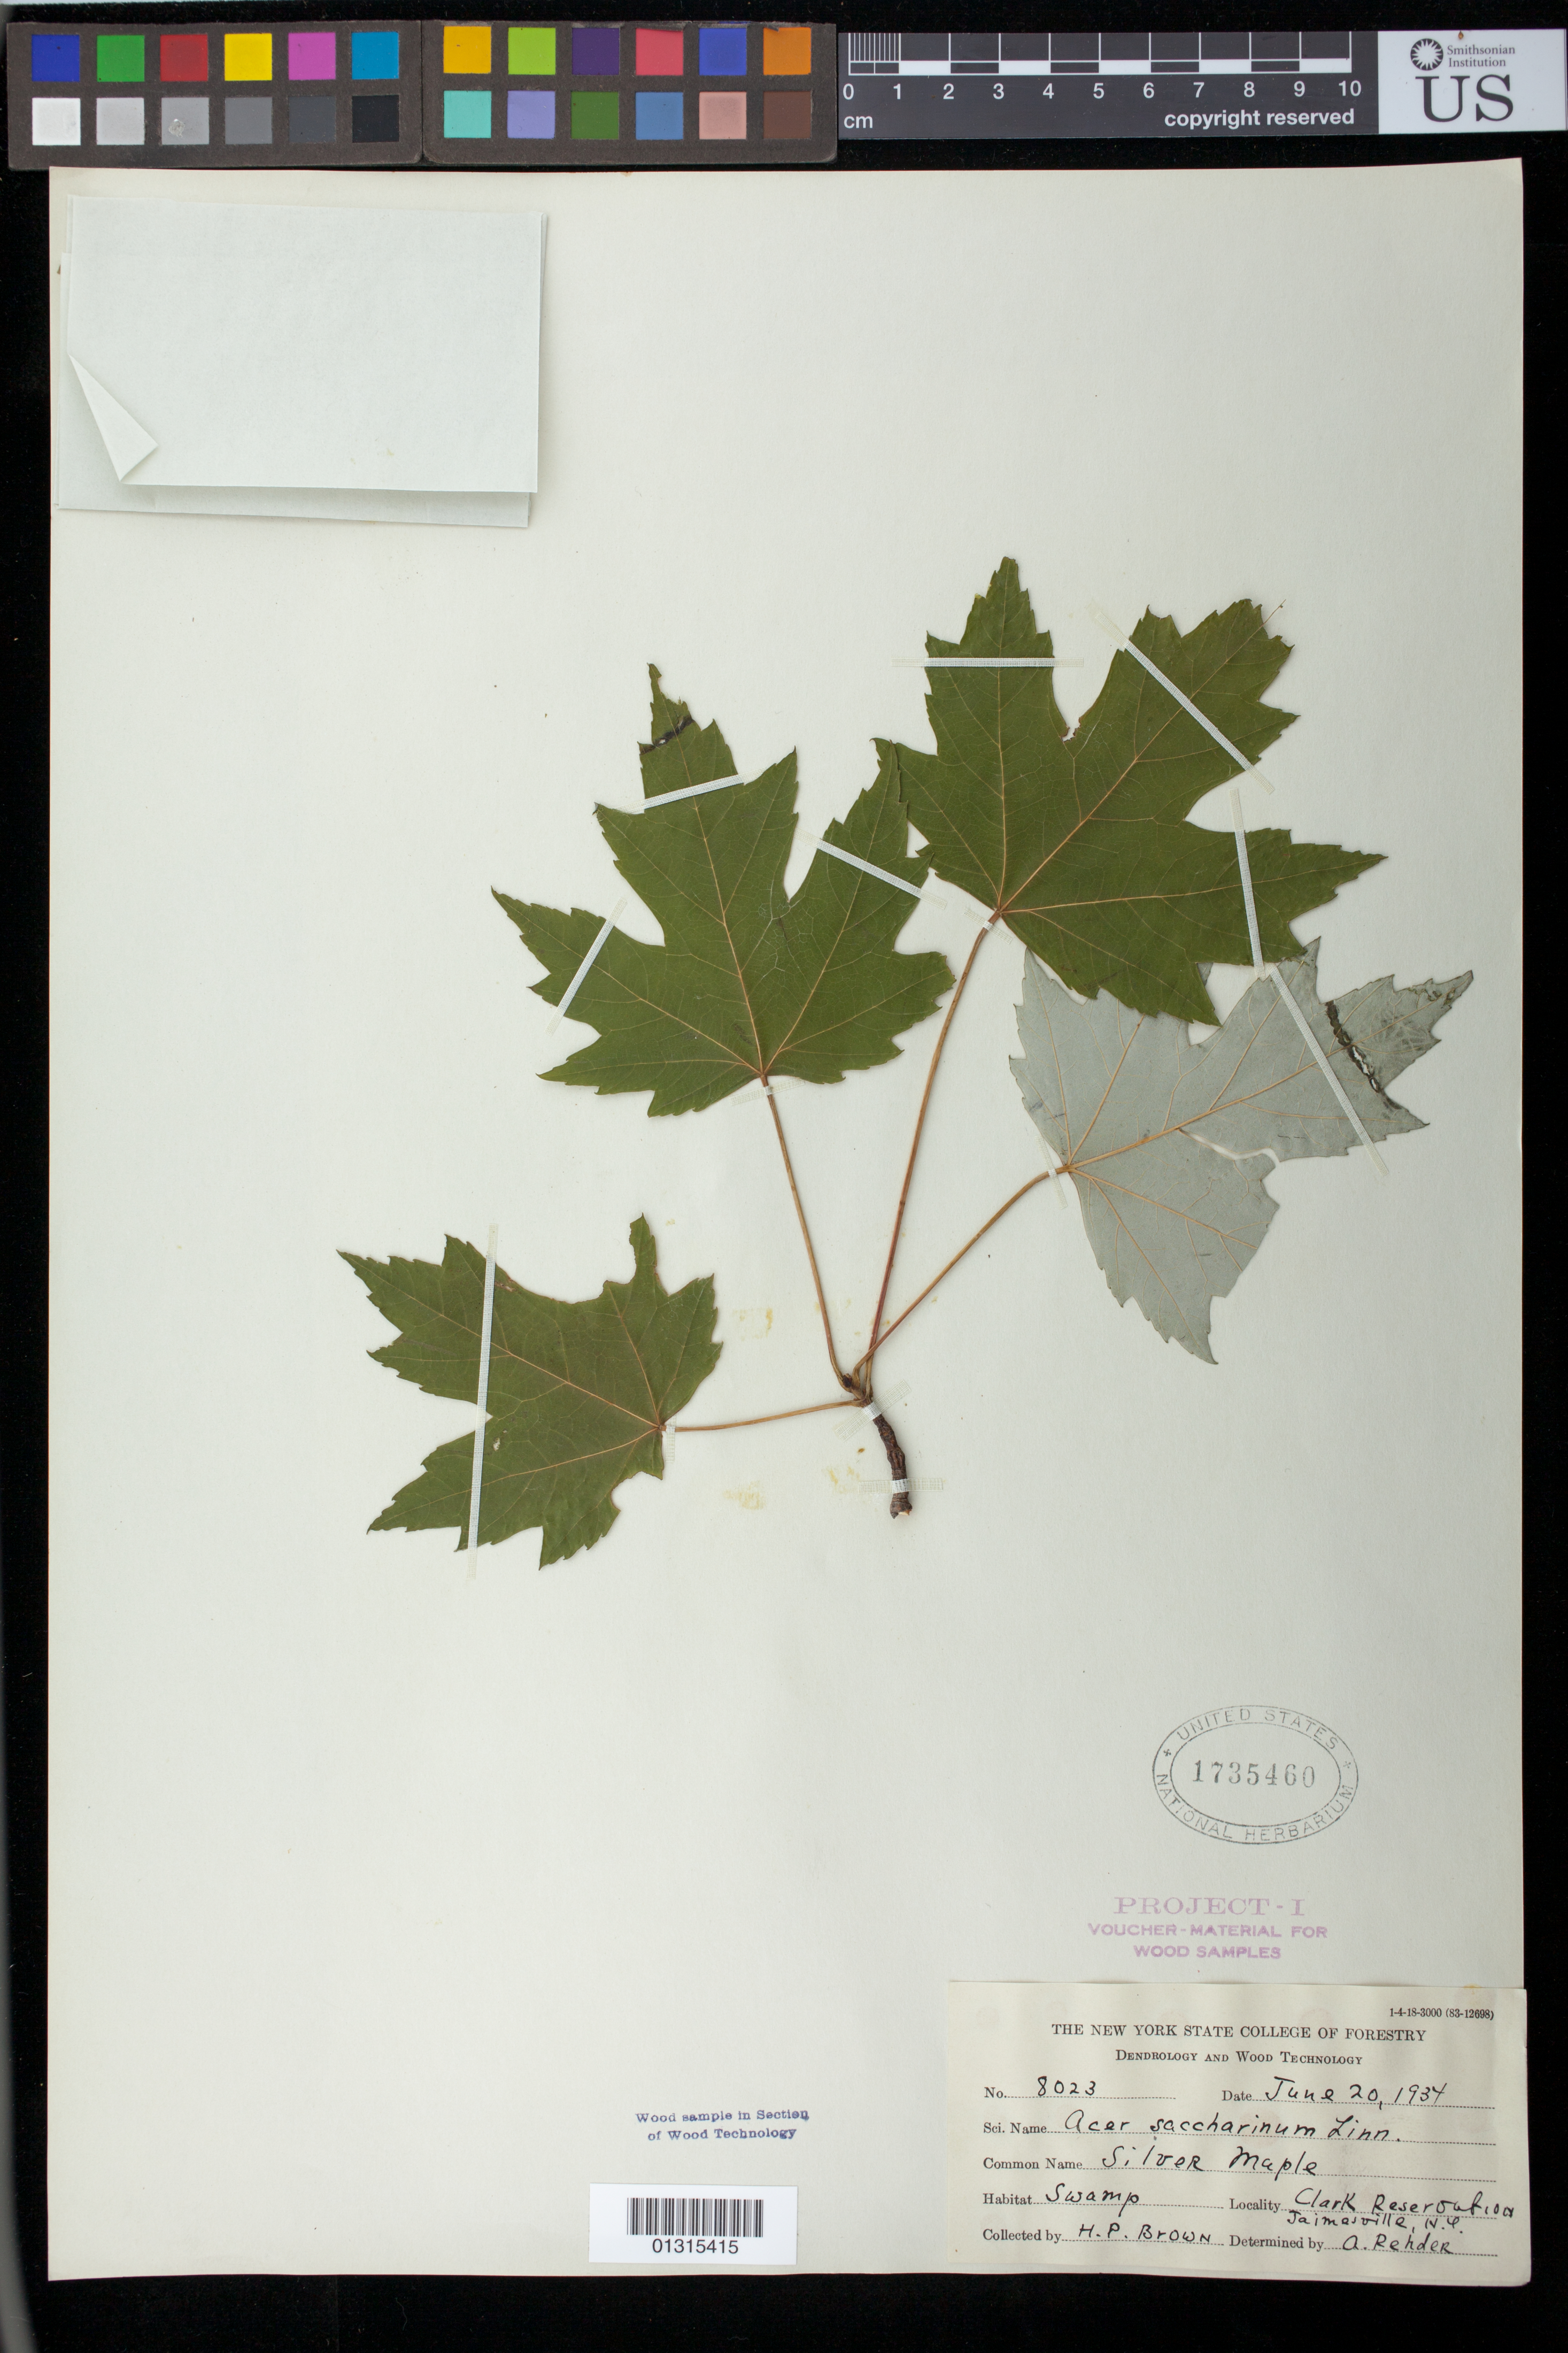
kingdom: Plantae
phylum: Tracheophyta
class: Magnoliopsida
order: Sapindales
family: Sapindaceae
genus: Acer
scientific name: Acer saccharinum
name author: L.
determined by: Rehder, Alfred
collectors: H. P. Brown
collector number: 8023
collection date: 1934-06-20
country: United States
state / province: New York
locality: Clark Reservation, Jaimesville [Jamesville]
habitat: Swamp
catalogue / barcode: US 1735460